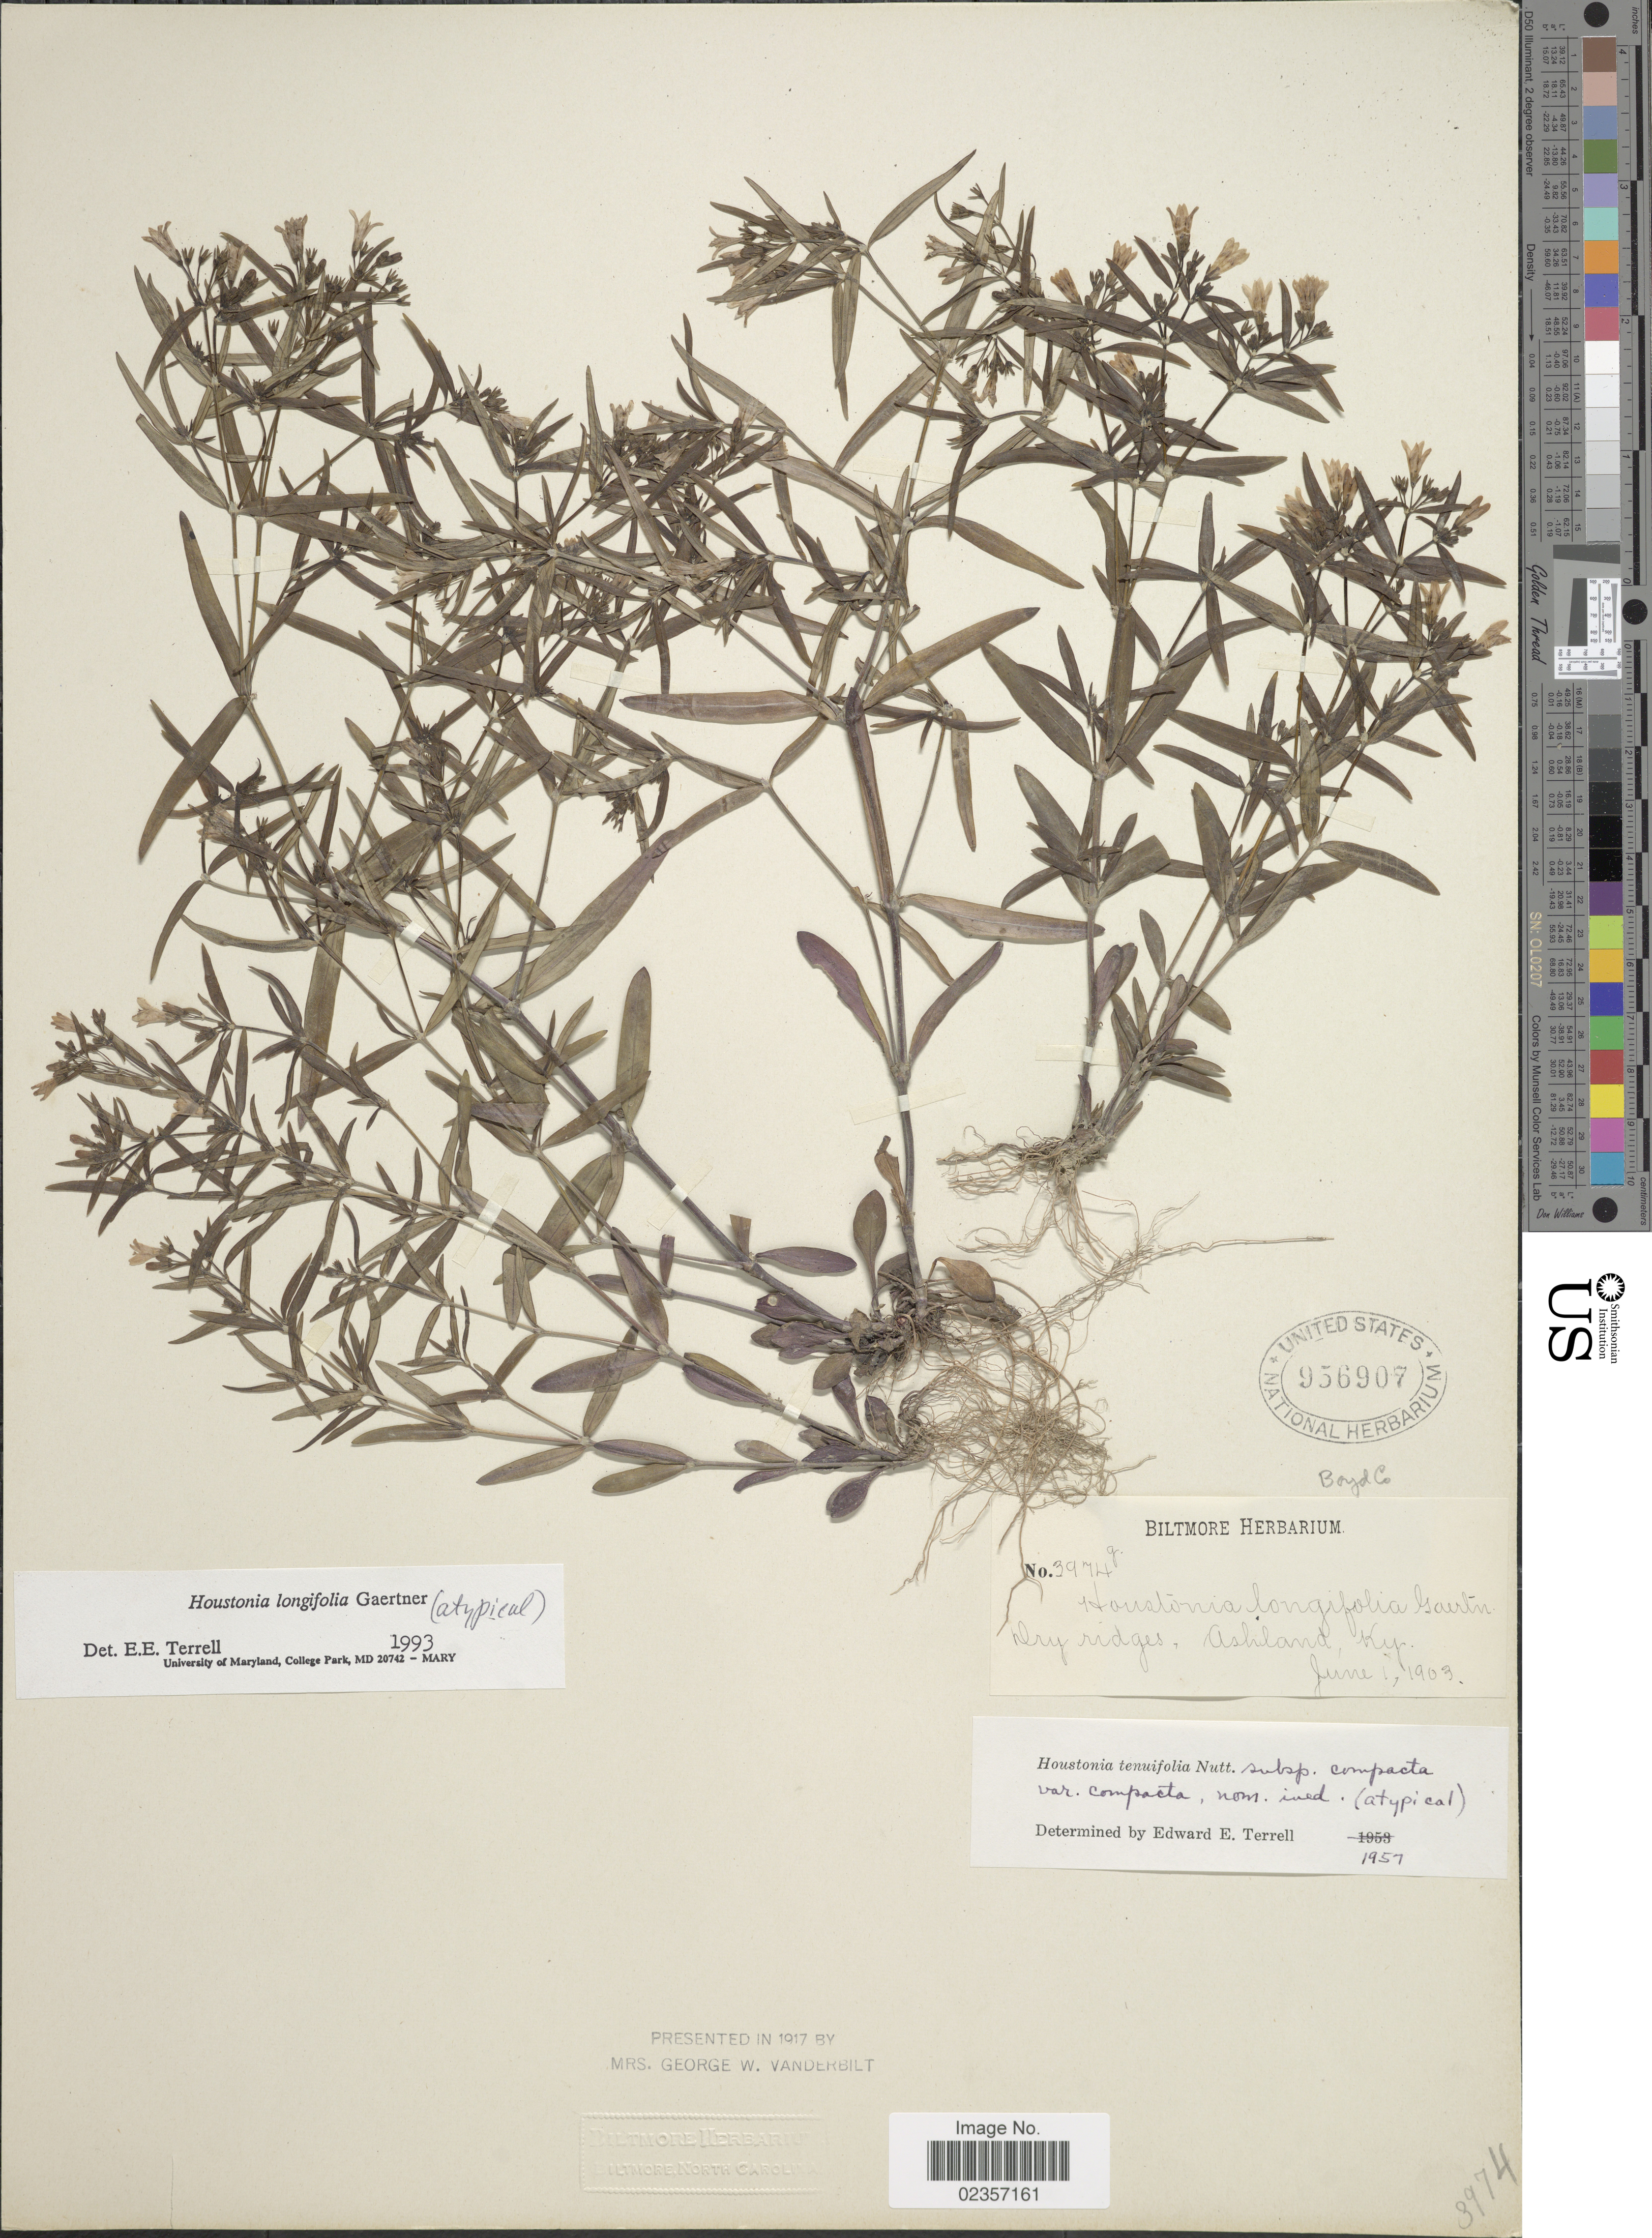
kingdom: Plantae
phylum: Tracheophyta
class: Magnoliopsida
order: Gentianales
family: Rubiaceae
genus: Houstonia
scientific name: Houstonia longifolia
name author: Gaertn.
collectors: ex herb. Biltmore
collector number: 3974g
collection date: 1903-06-01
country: United States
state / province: Kentucky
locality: Boyd Co, Dry ridges, Ashland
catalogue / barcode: US 956907